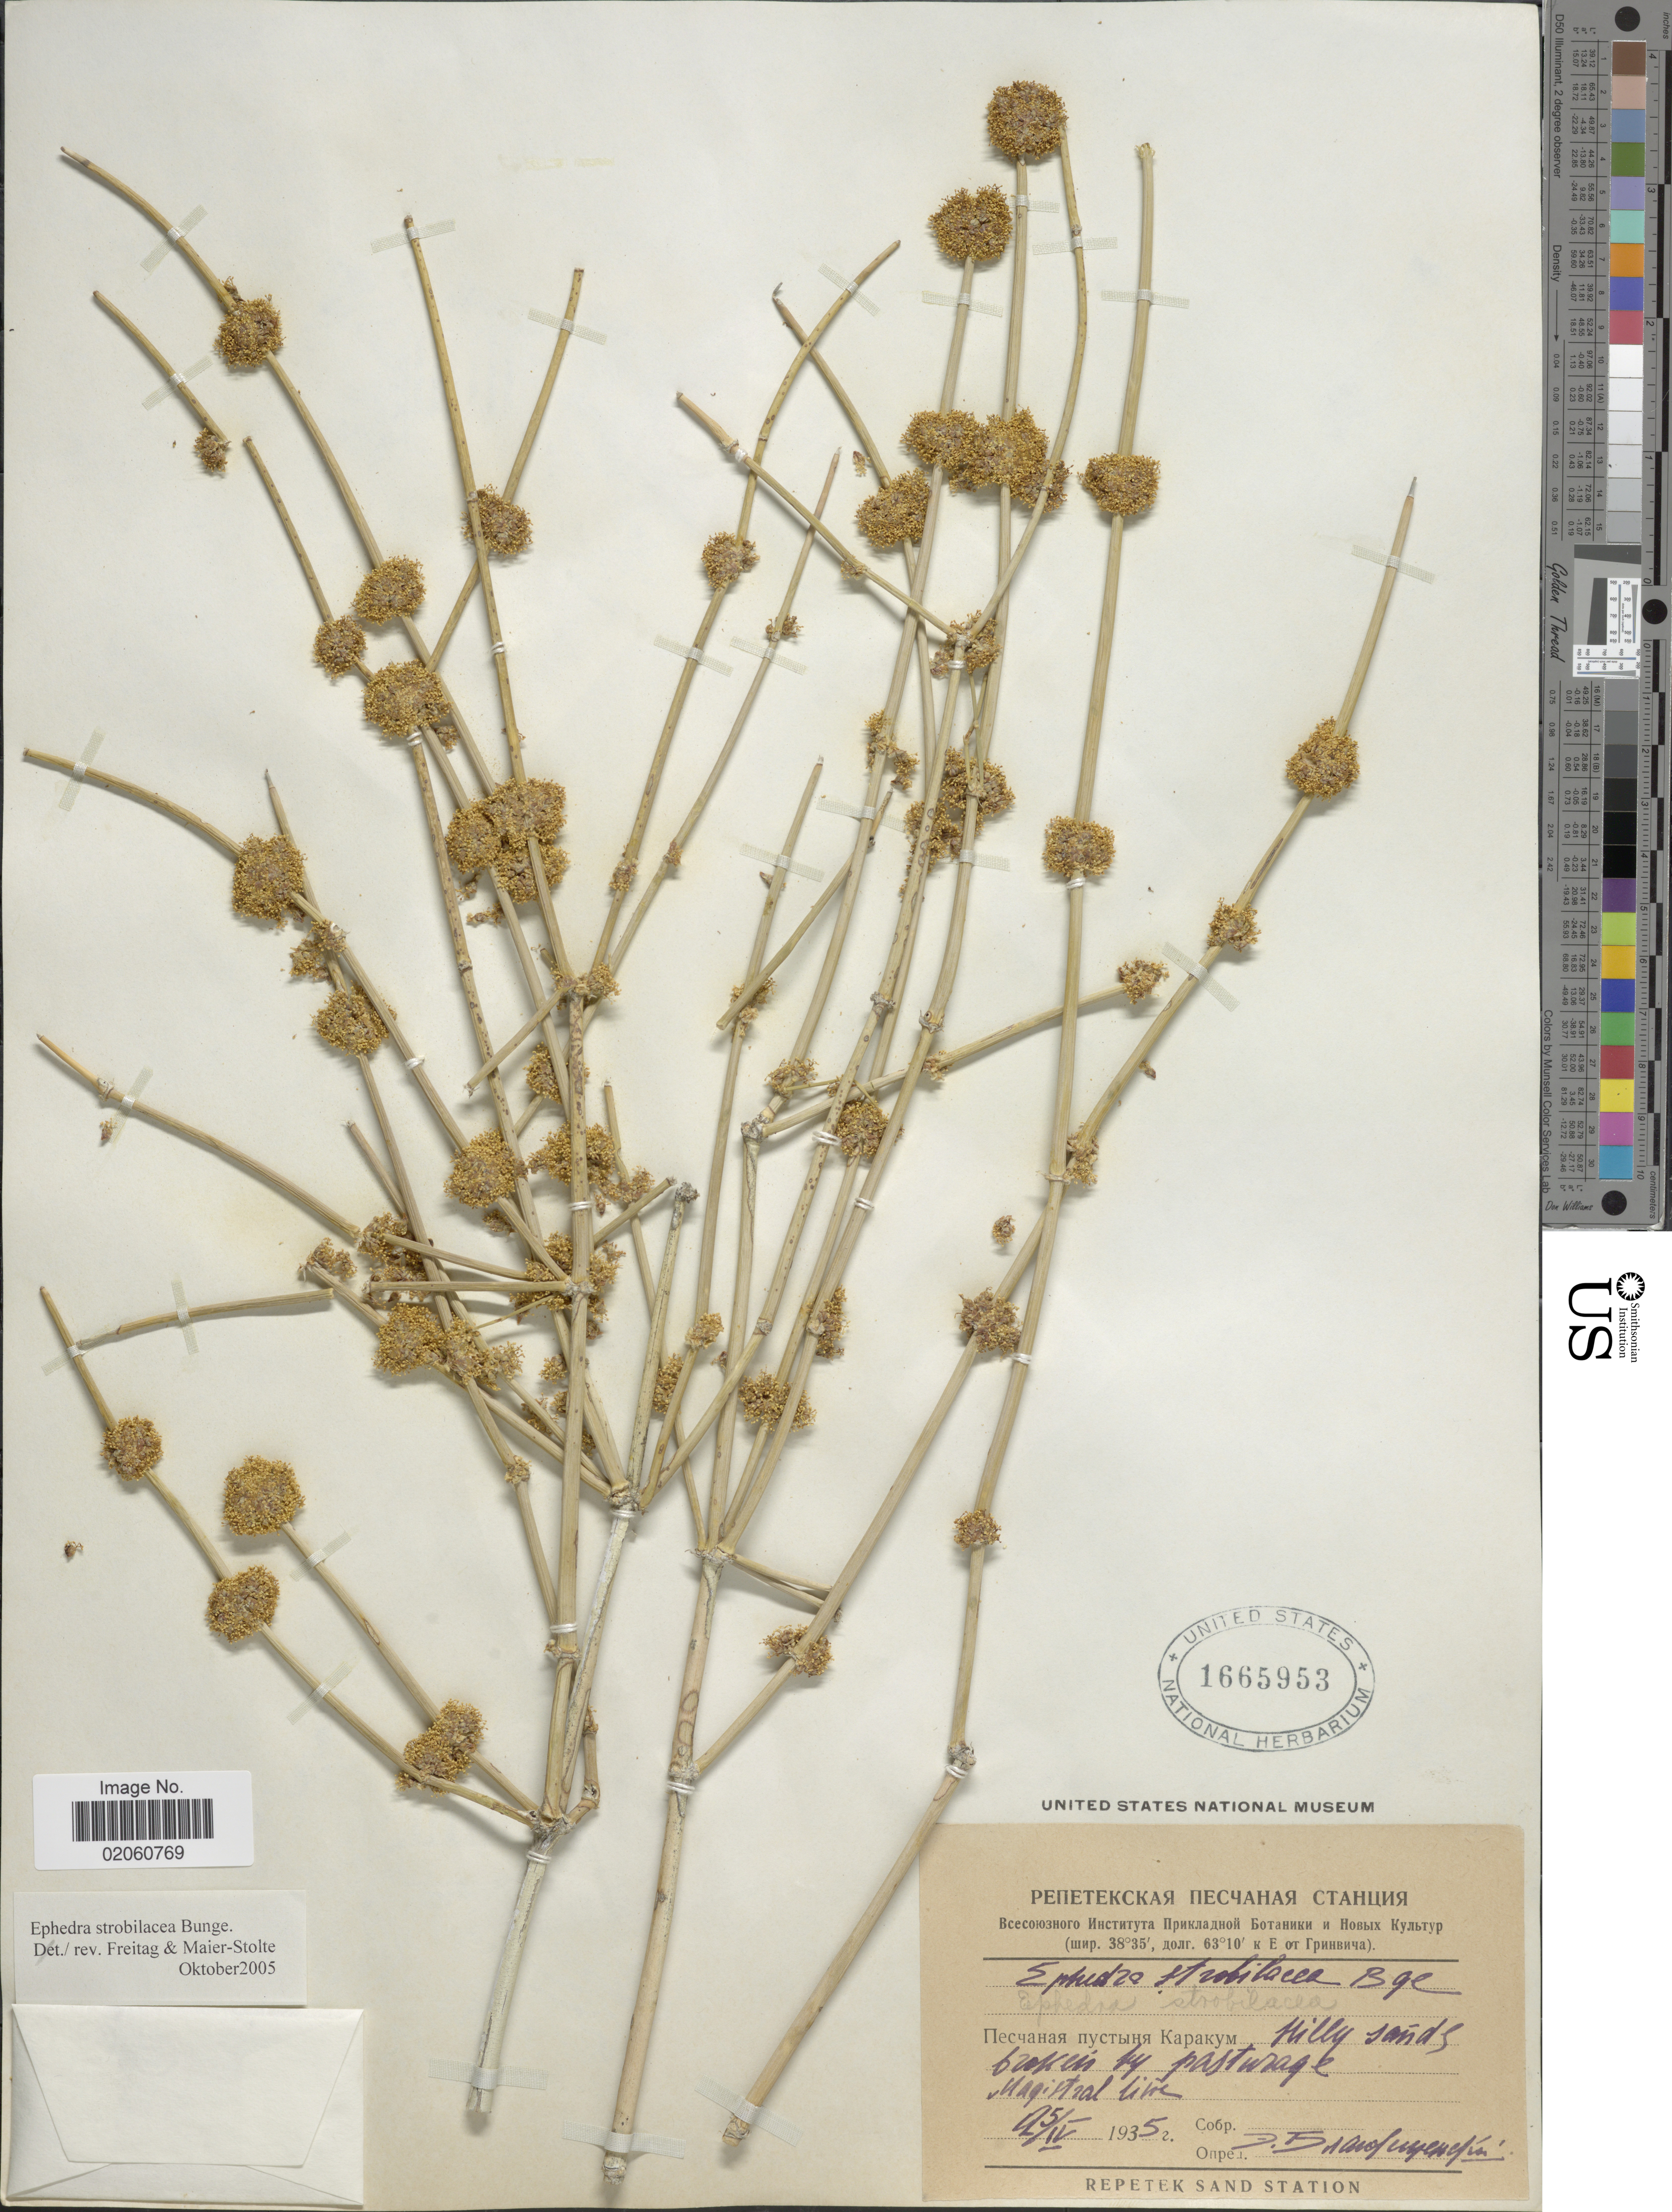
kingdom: Plantae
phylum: Tracheophyta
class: Gnetopsida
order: Ephedrales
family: Ephedraceae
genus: Ephedra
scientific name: Ephedra strobilacea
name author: Bunge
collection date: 1935-04-05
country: Turkmenistan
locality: Hilly sands broken by pasturage, Magistral line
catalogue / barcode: US 1665953